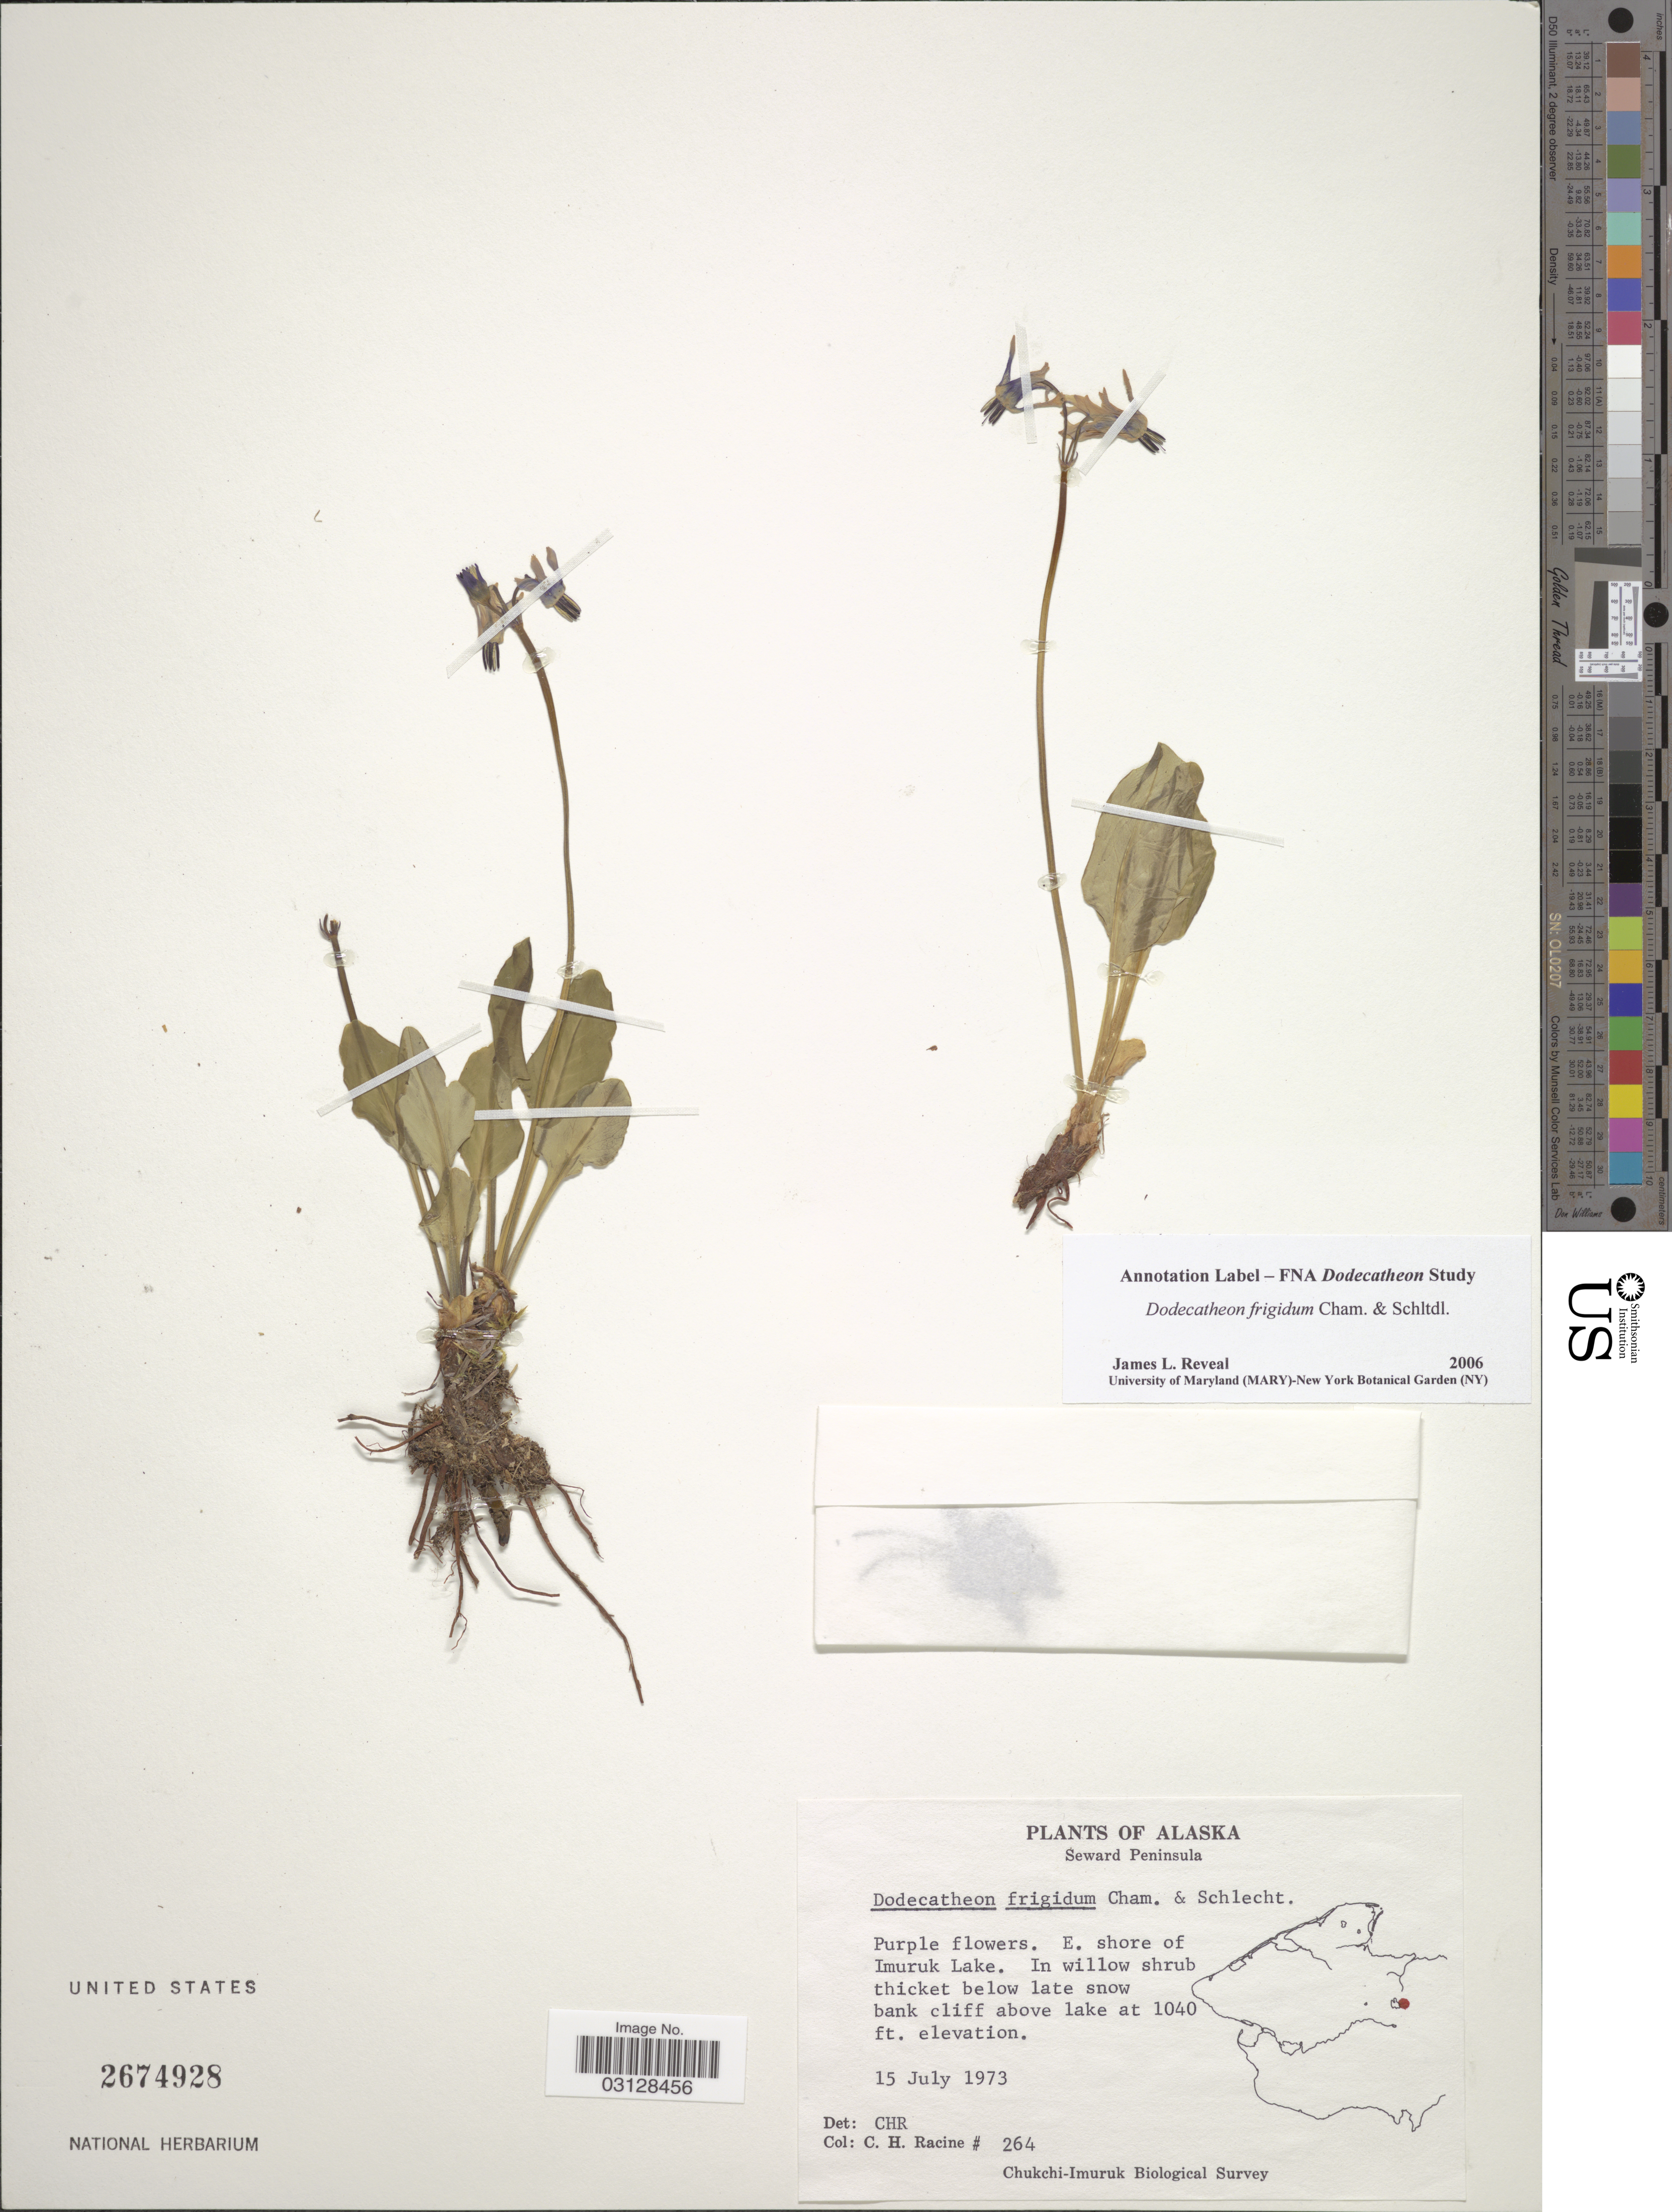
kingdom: Plantae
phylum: Tracheophyta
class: Magnoliopsida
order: Ericales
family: Primulaceae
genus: Dodecatheon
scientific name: Dodecatheon frigidum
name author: Cham. & Schltdl.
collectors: C. Racine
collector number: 264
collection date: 1973-07-15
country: United States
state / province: Alaska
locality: Seward Peninsula. E. shore of Imuruk Lake.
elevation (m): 317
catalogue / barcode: US 2674928